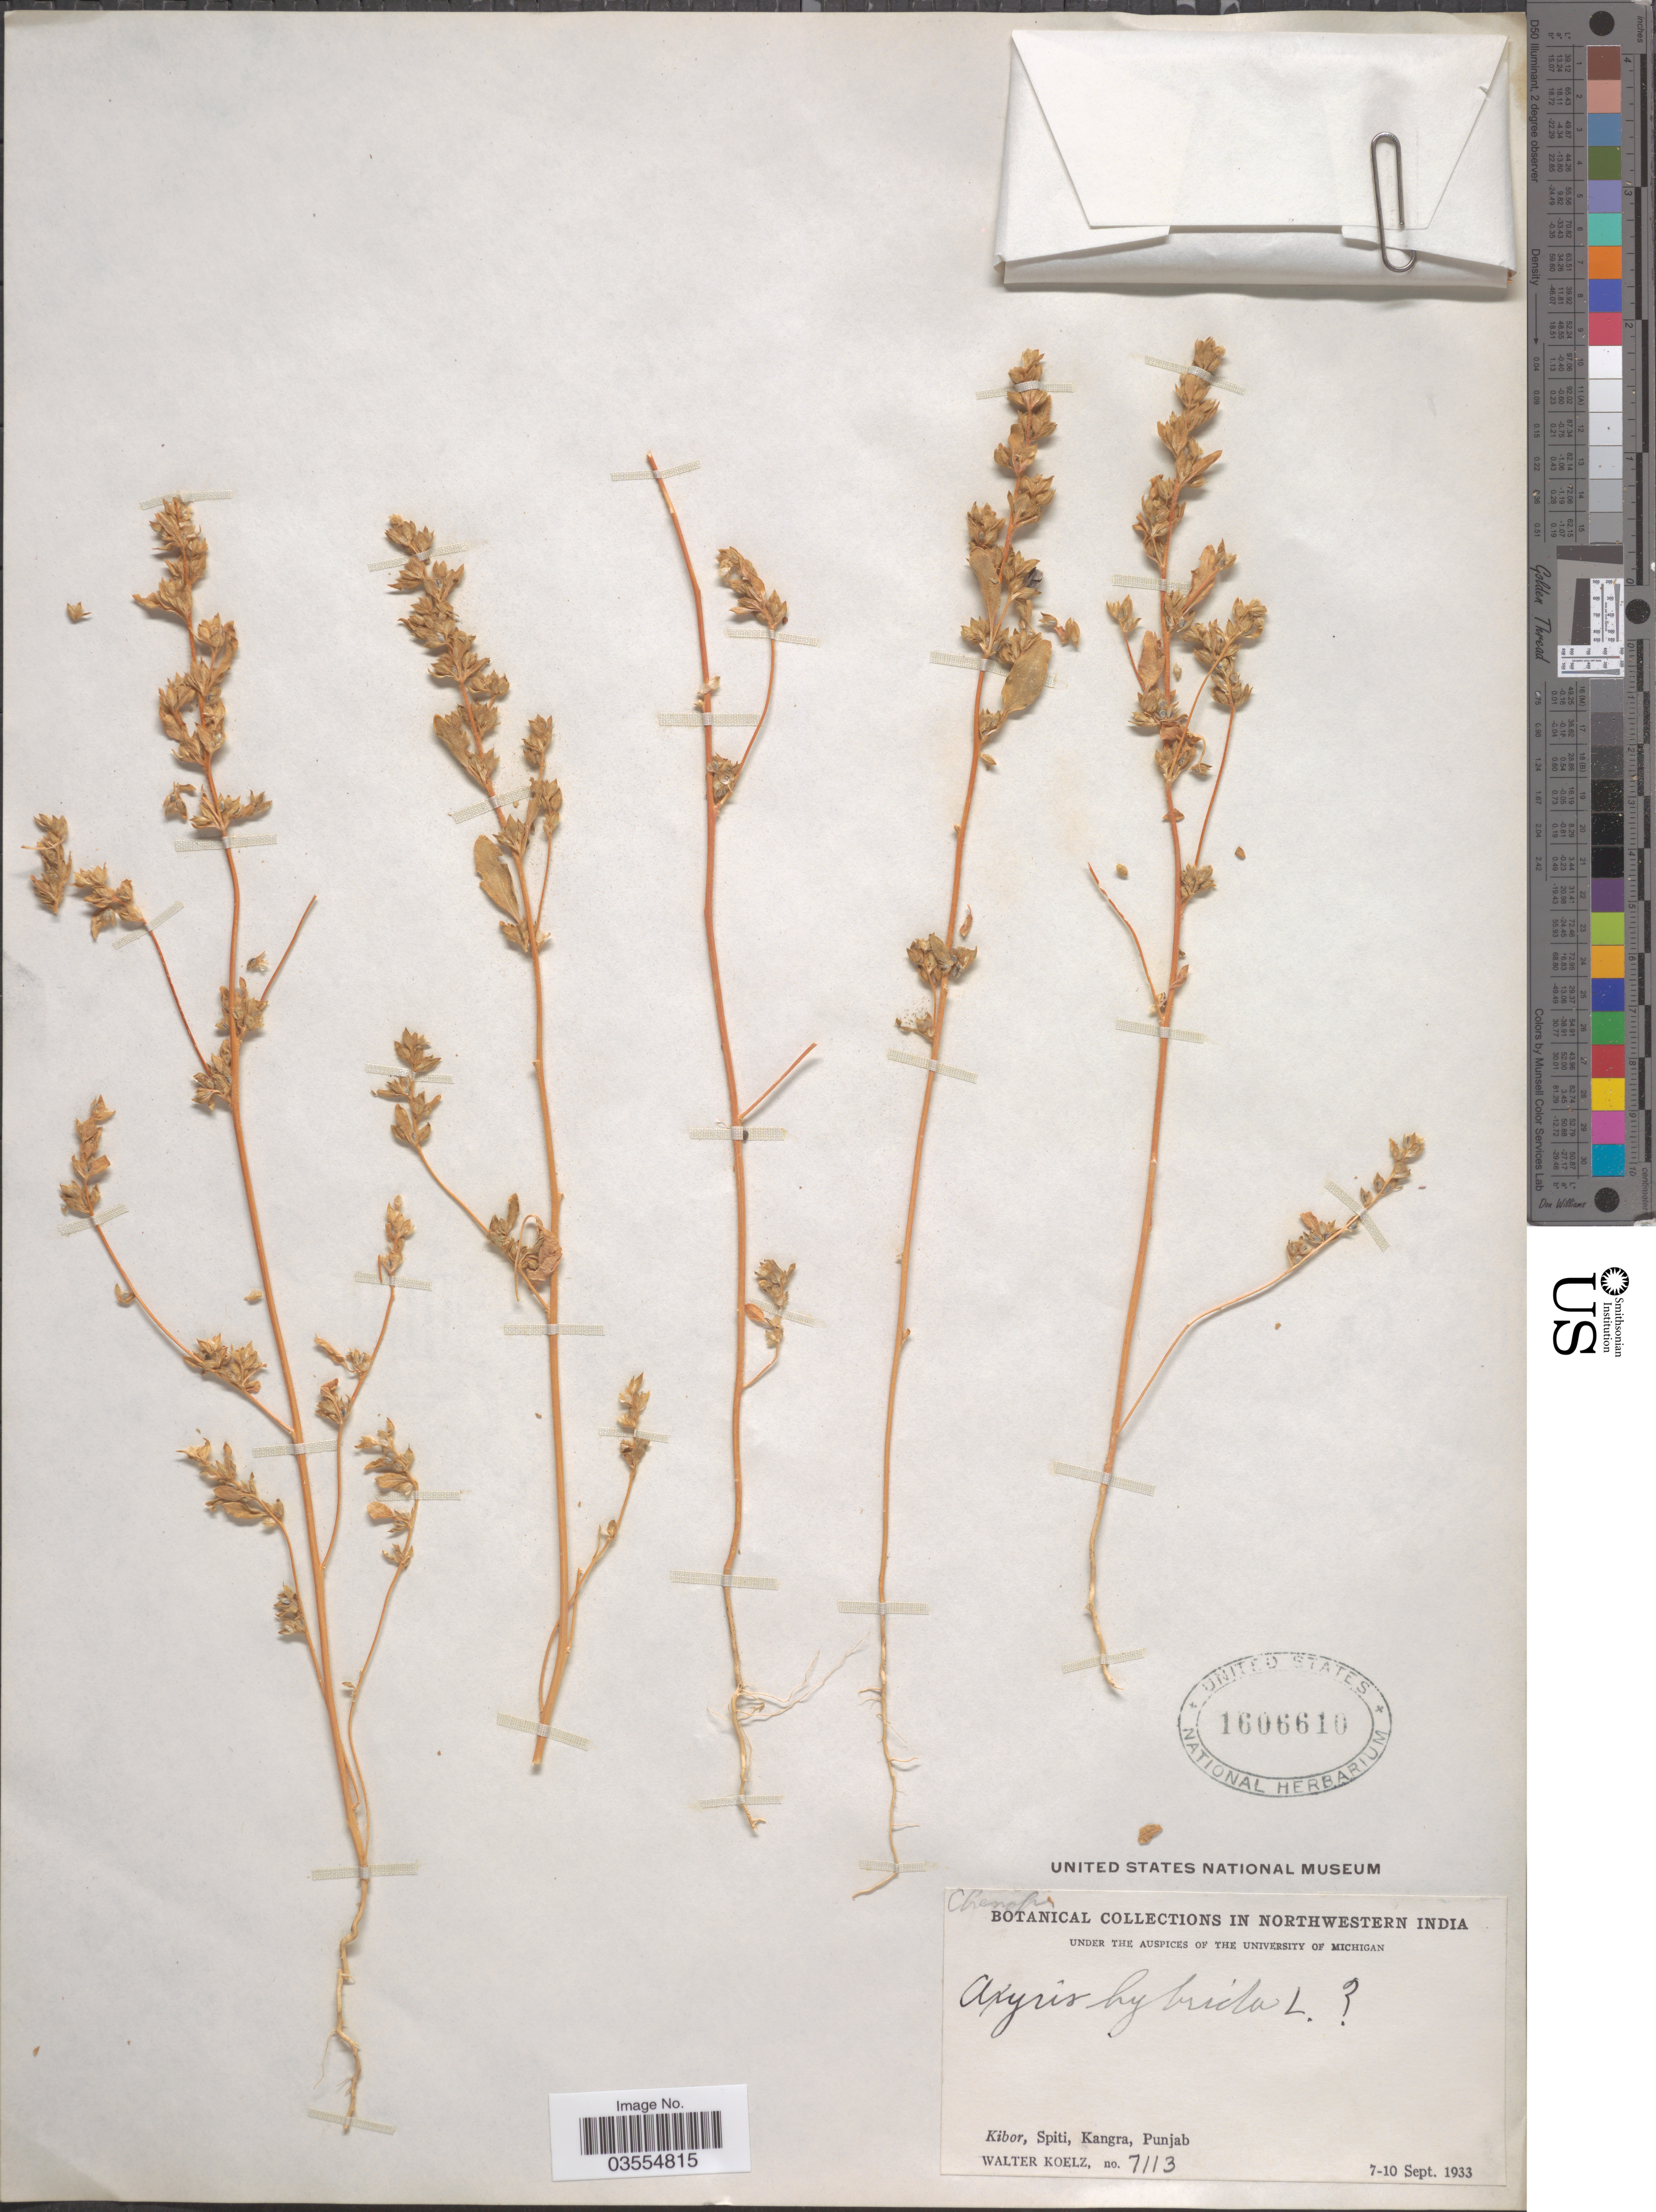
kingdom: Plantae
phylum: Tracheophyta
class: Magnoliopsida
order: Caryophyllales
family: Amaranthaceae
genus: Axyris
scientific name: Axyris hybrida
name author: L.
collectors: W. N. Koelz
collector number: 7113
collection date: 1933-09-07/1933-09-10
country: India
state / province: Punjab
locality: Northwestern India. Kibor, Spiti, Kangra, Punjab.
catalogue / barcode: US 1606610